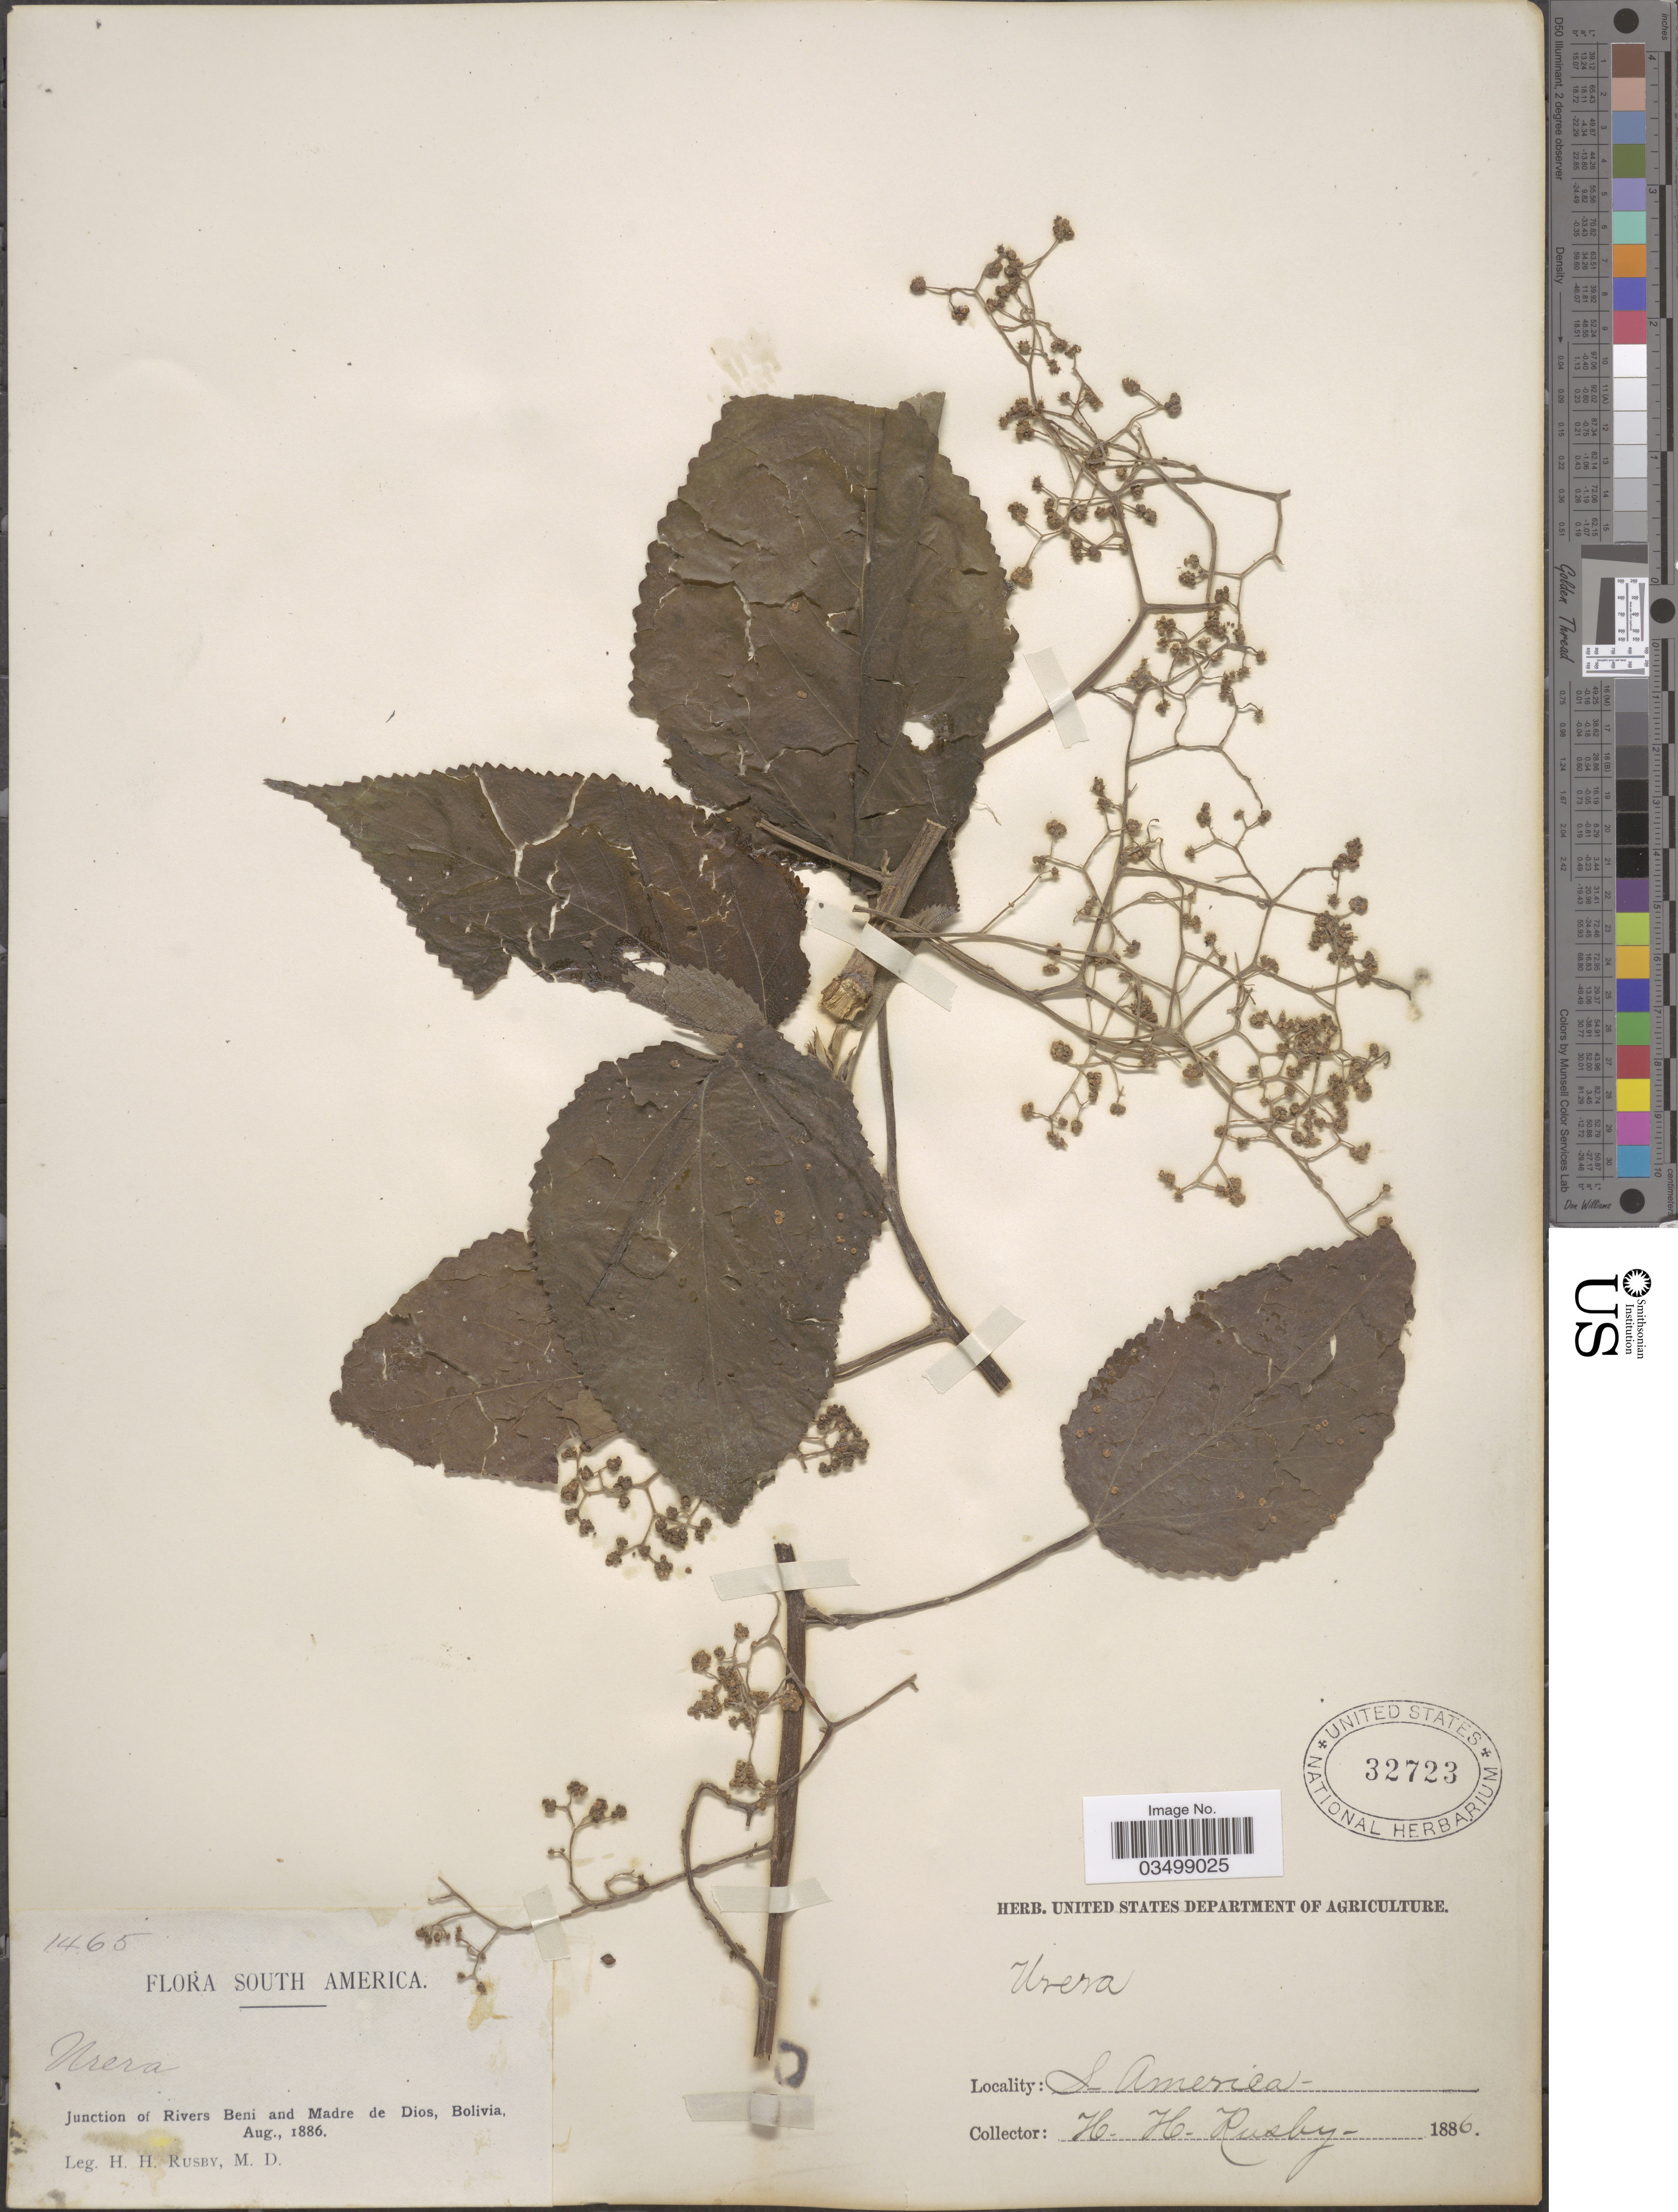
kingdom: Plantae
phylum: Tracheophyta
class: Magnoliopsida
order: Rosales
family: Urticaceae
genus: Urera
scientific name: Urera caracasana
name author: (Jacq.) Gaudich. ex Griseb.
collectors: H. H. Rusby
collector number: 1465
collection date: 1886-08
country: Bolivia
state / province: Beni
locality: Junction of Rivers Beni and Madre de Dios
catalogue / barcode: US 32723